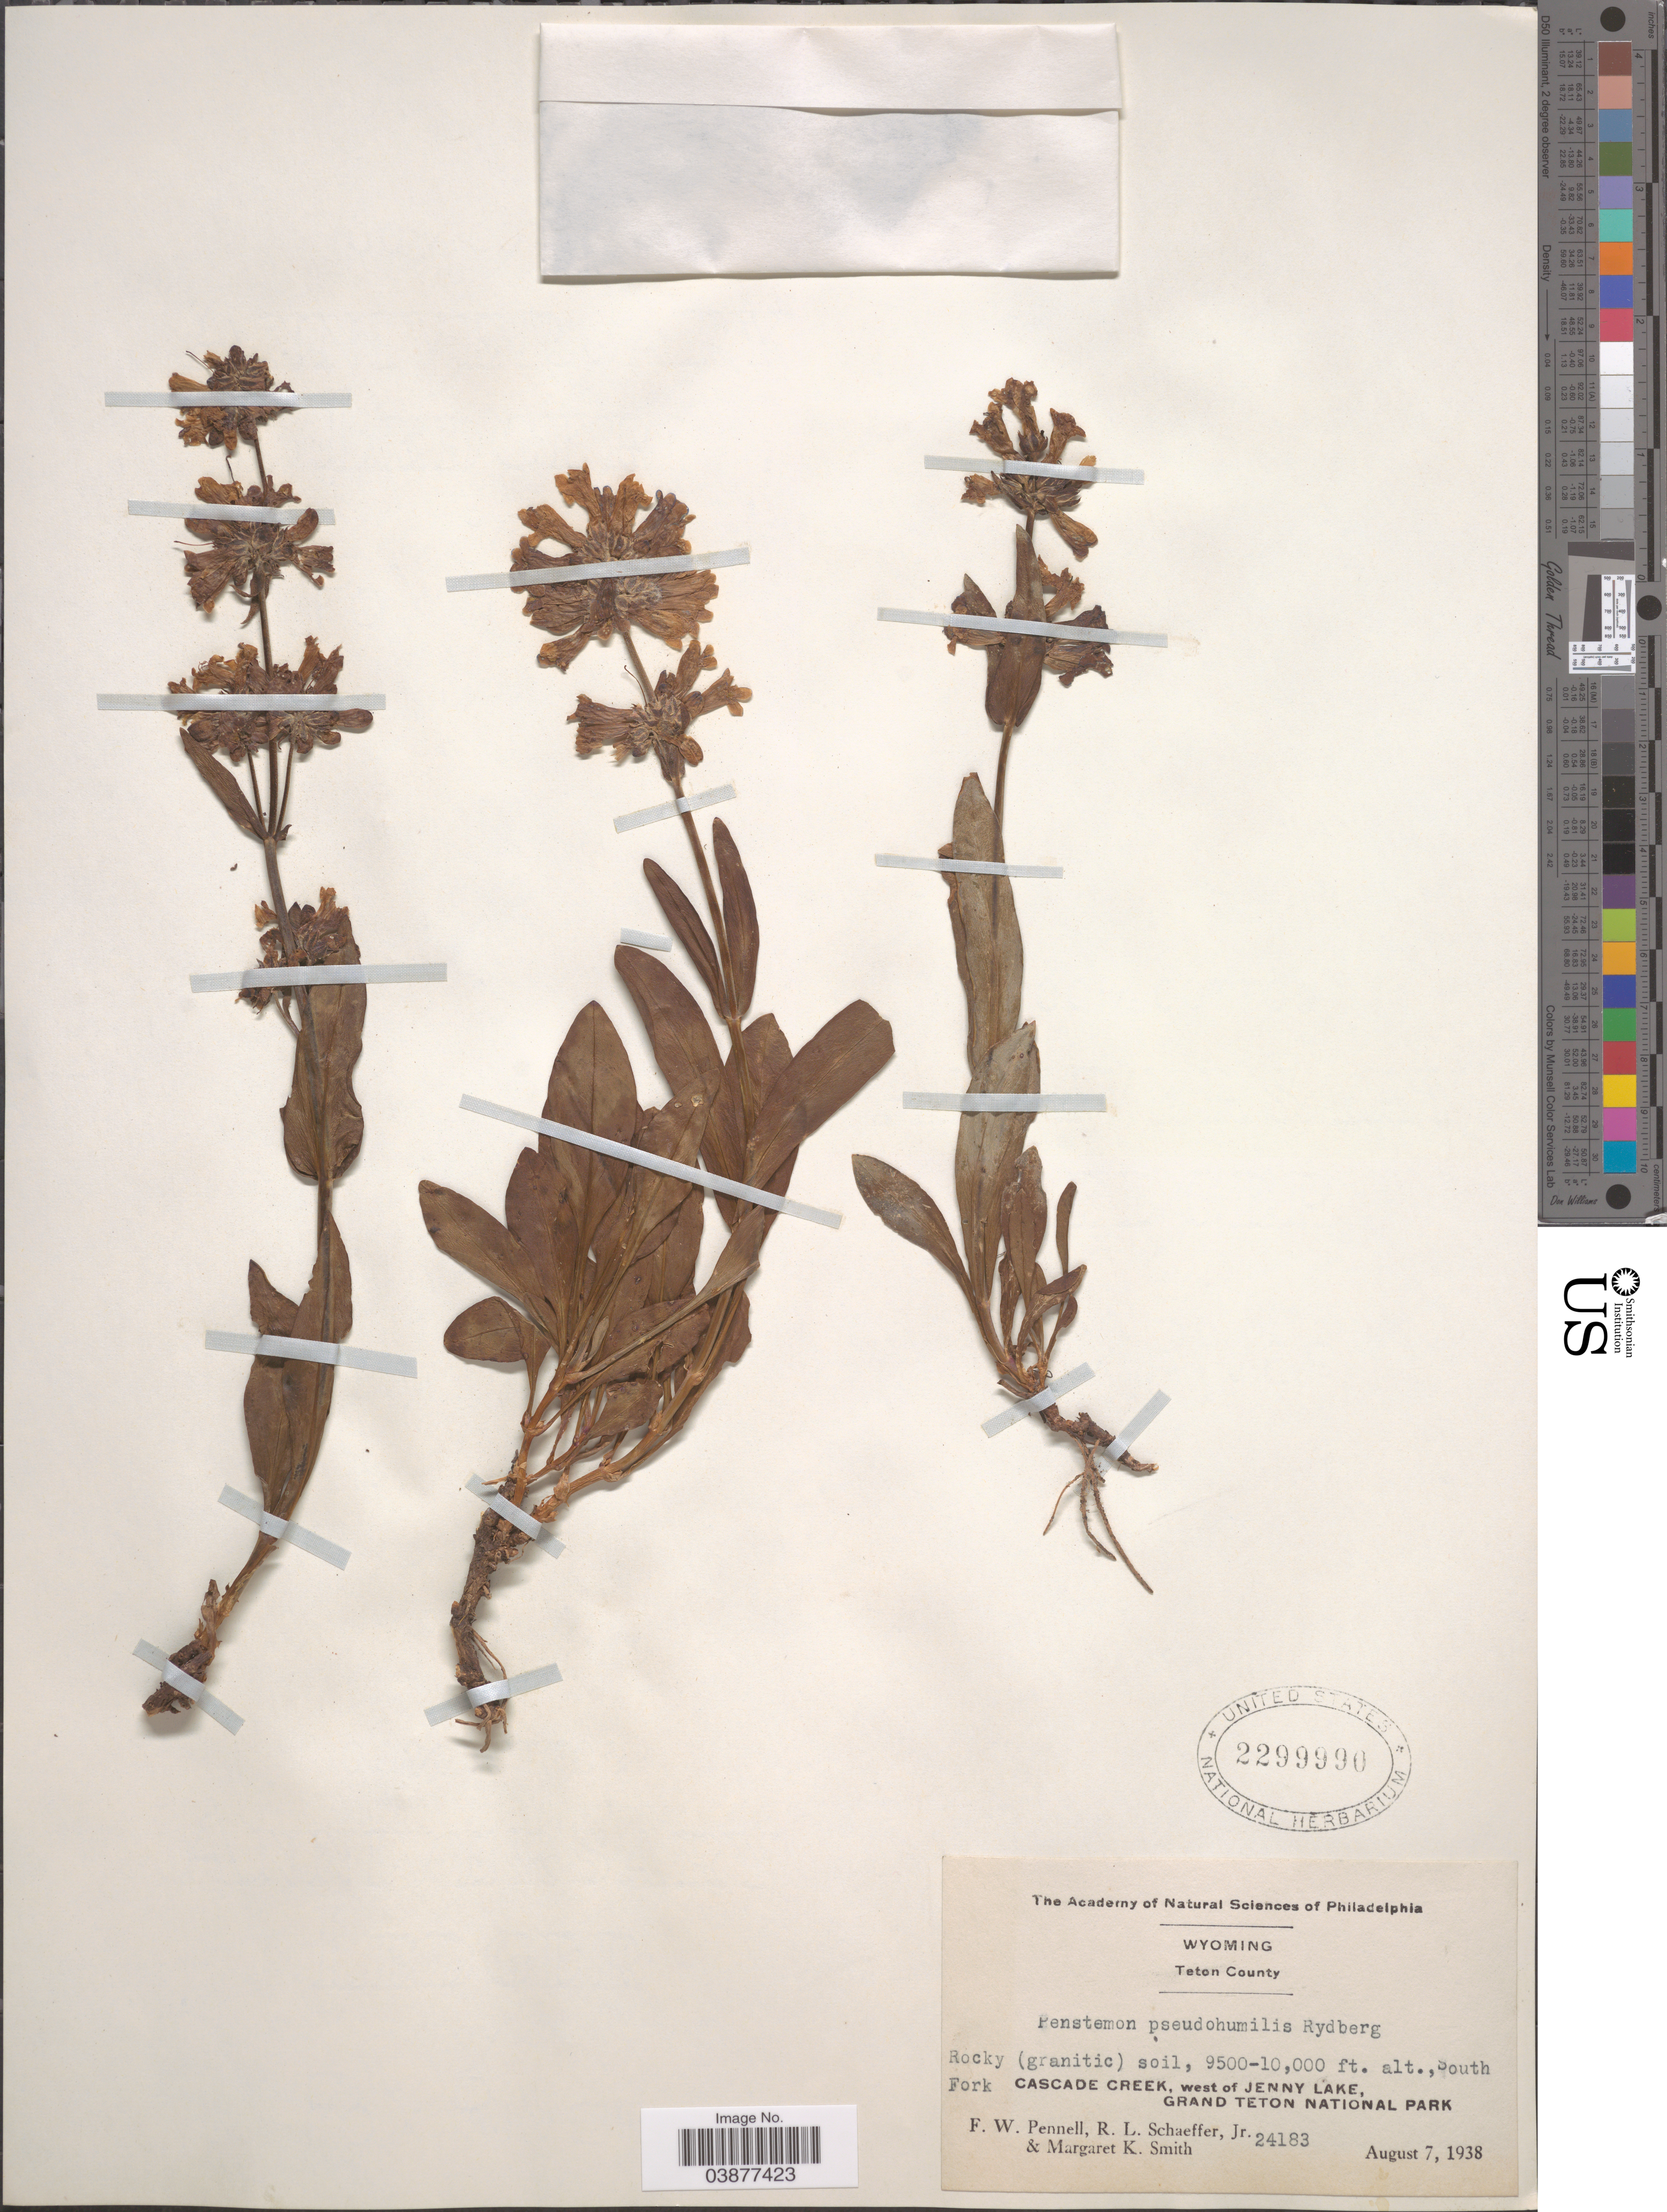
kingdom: Plantae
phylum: Tracheophyta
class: Magnoliopsida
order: Lamiales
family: Plantaginaceae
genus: Penstemon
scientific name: Penstemon pseudohumilis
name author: Rydb.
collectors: F. W. Pennell, R. L. Schaeffer Jr. & M. Smith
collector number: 24183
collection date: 1938-08-07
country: United States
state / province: Wyoming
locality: Teton County. South Fork Cascade Creek, west of Jenny Lake, Grand Teton National Park.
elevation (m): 2896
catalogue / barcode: US 2299990